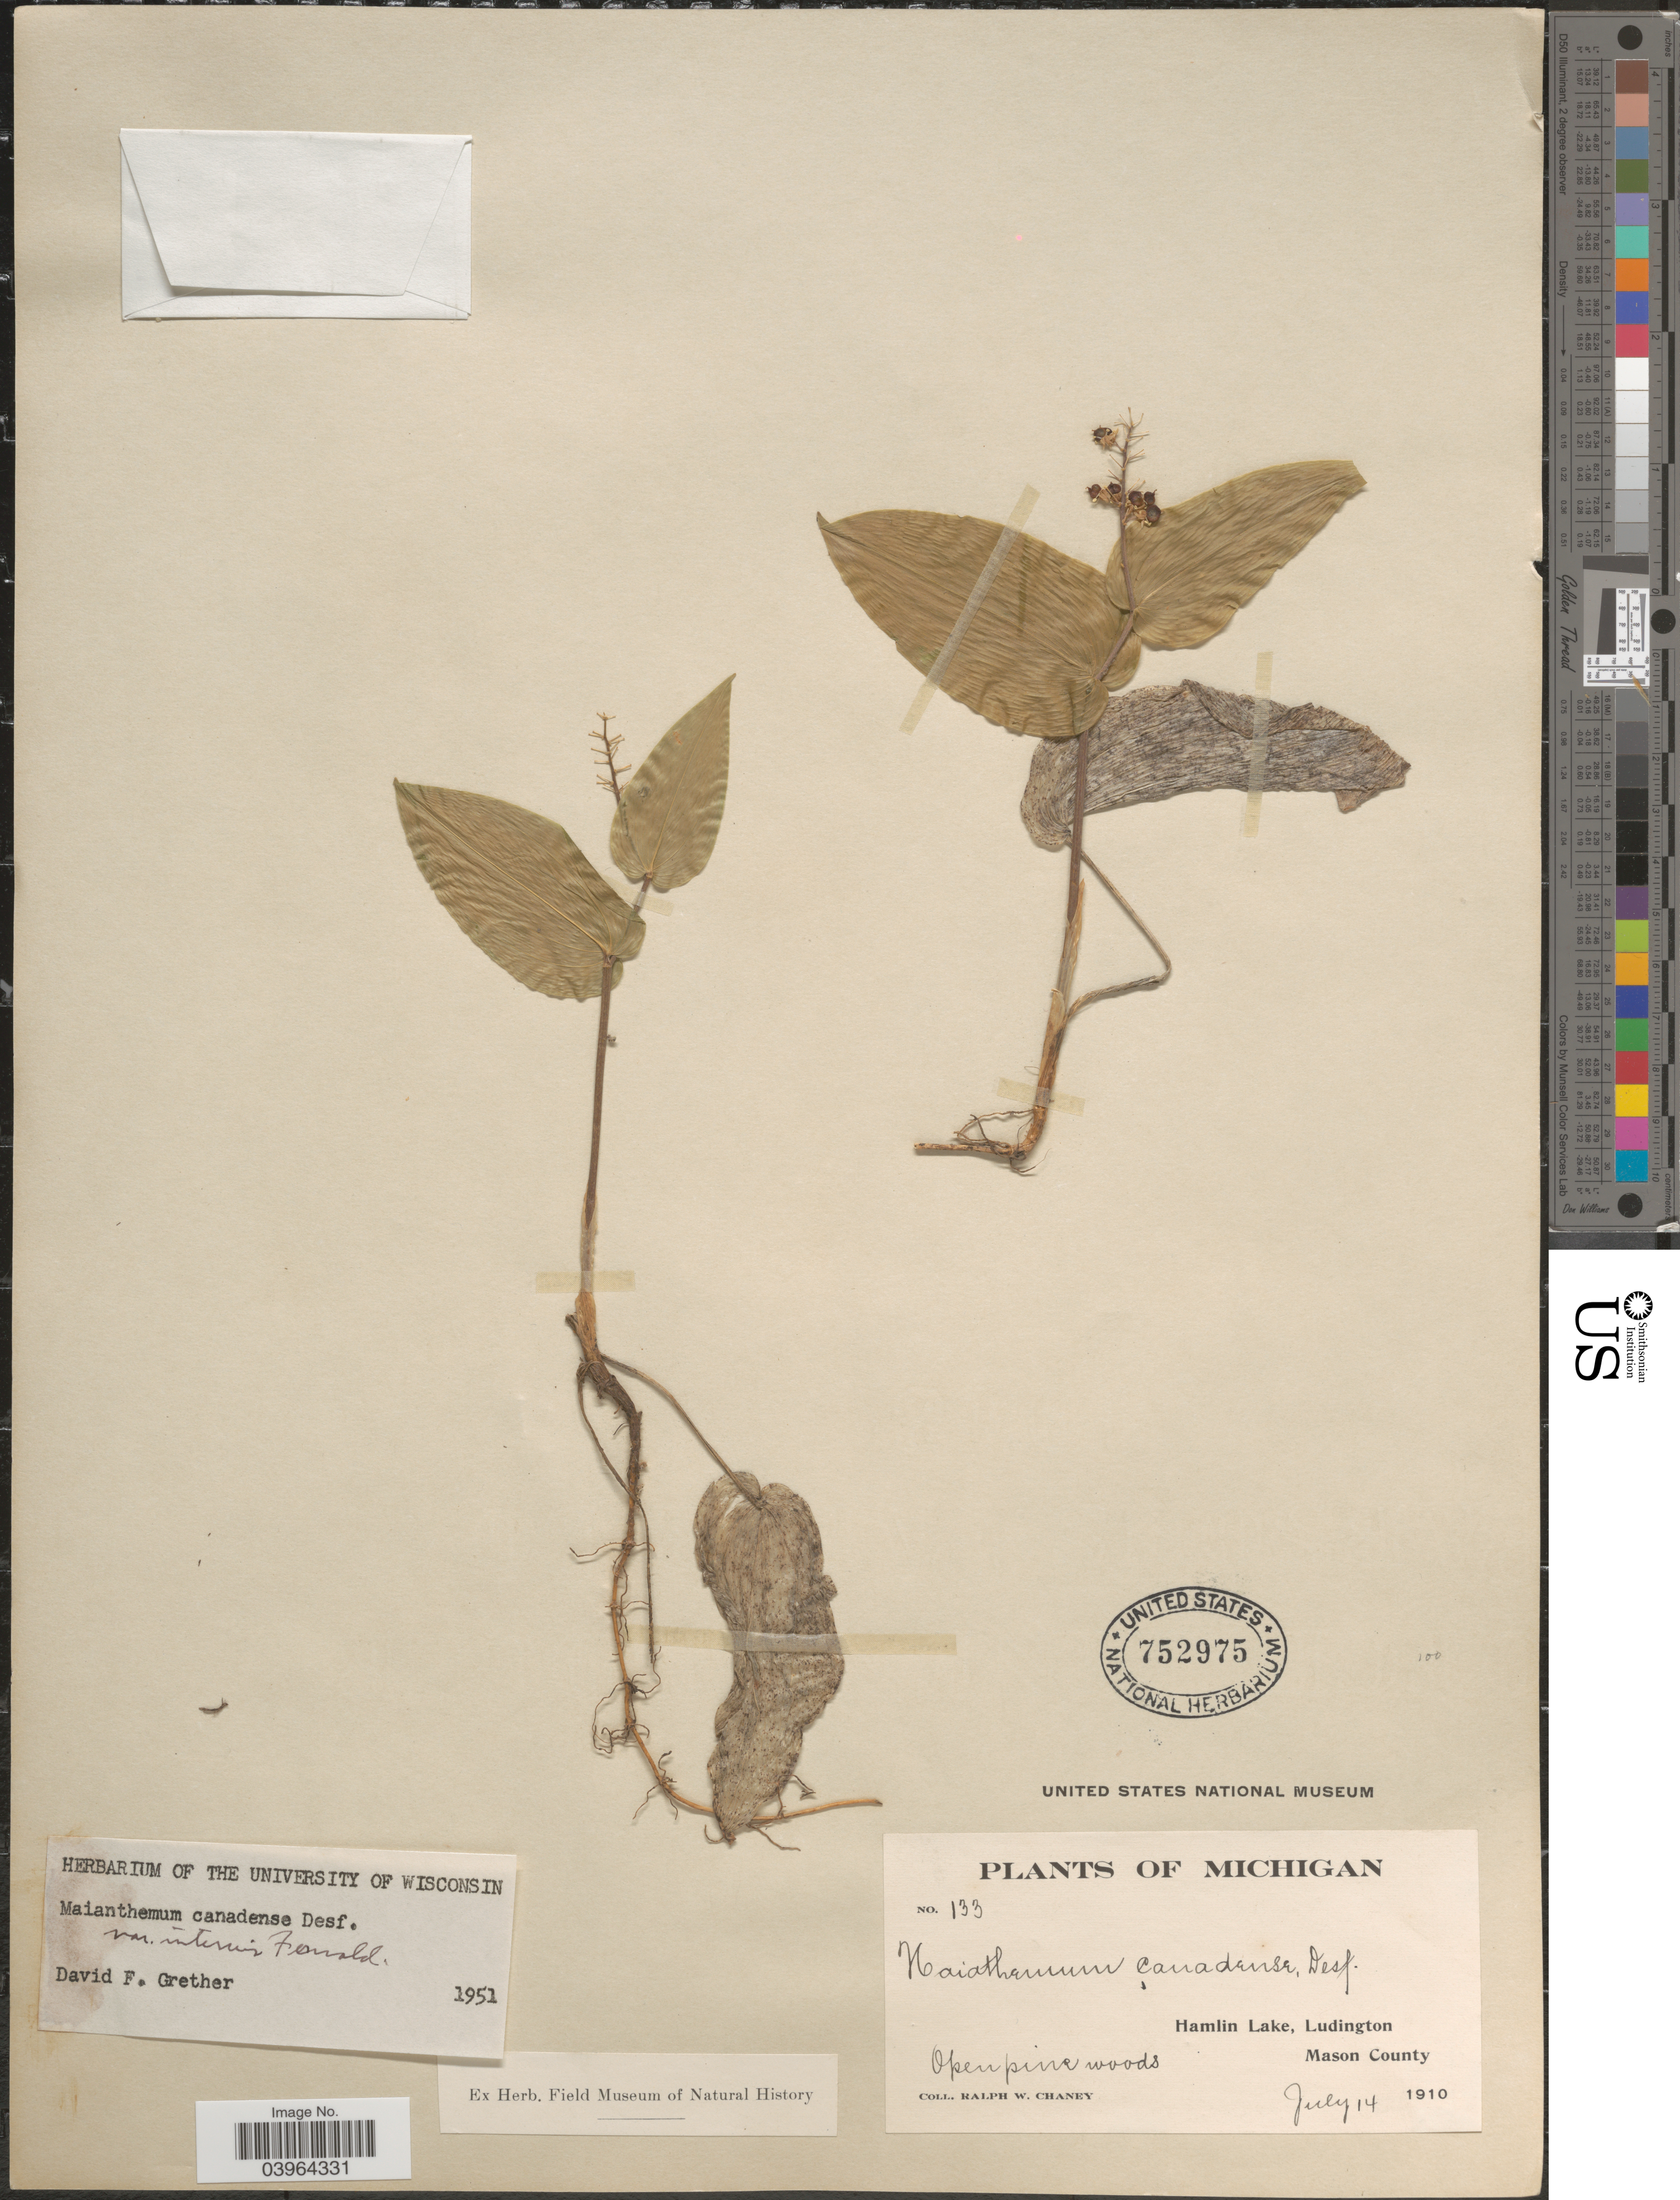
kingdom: Plantae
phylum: Tracheophyta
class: Liliopsida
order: Asparagales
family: Asparagaceae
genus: Maianthemum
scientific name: Maianthemum canadense var. interius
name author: Fernald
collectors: R. Chaney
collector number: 133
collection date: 1910-07-14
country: United States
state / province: Michigan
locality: Hamlin Lake, Ludington. Mason County.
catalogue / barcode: US 752975